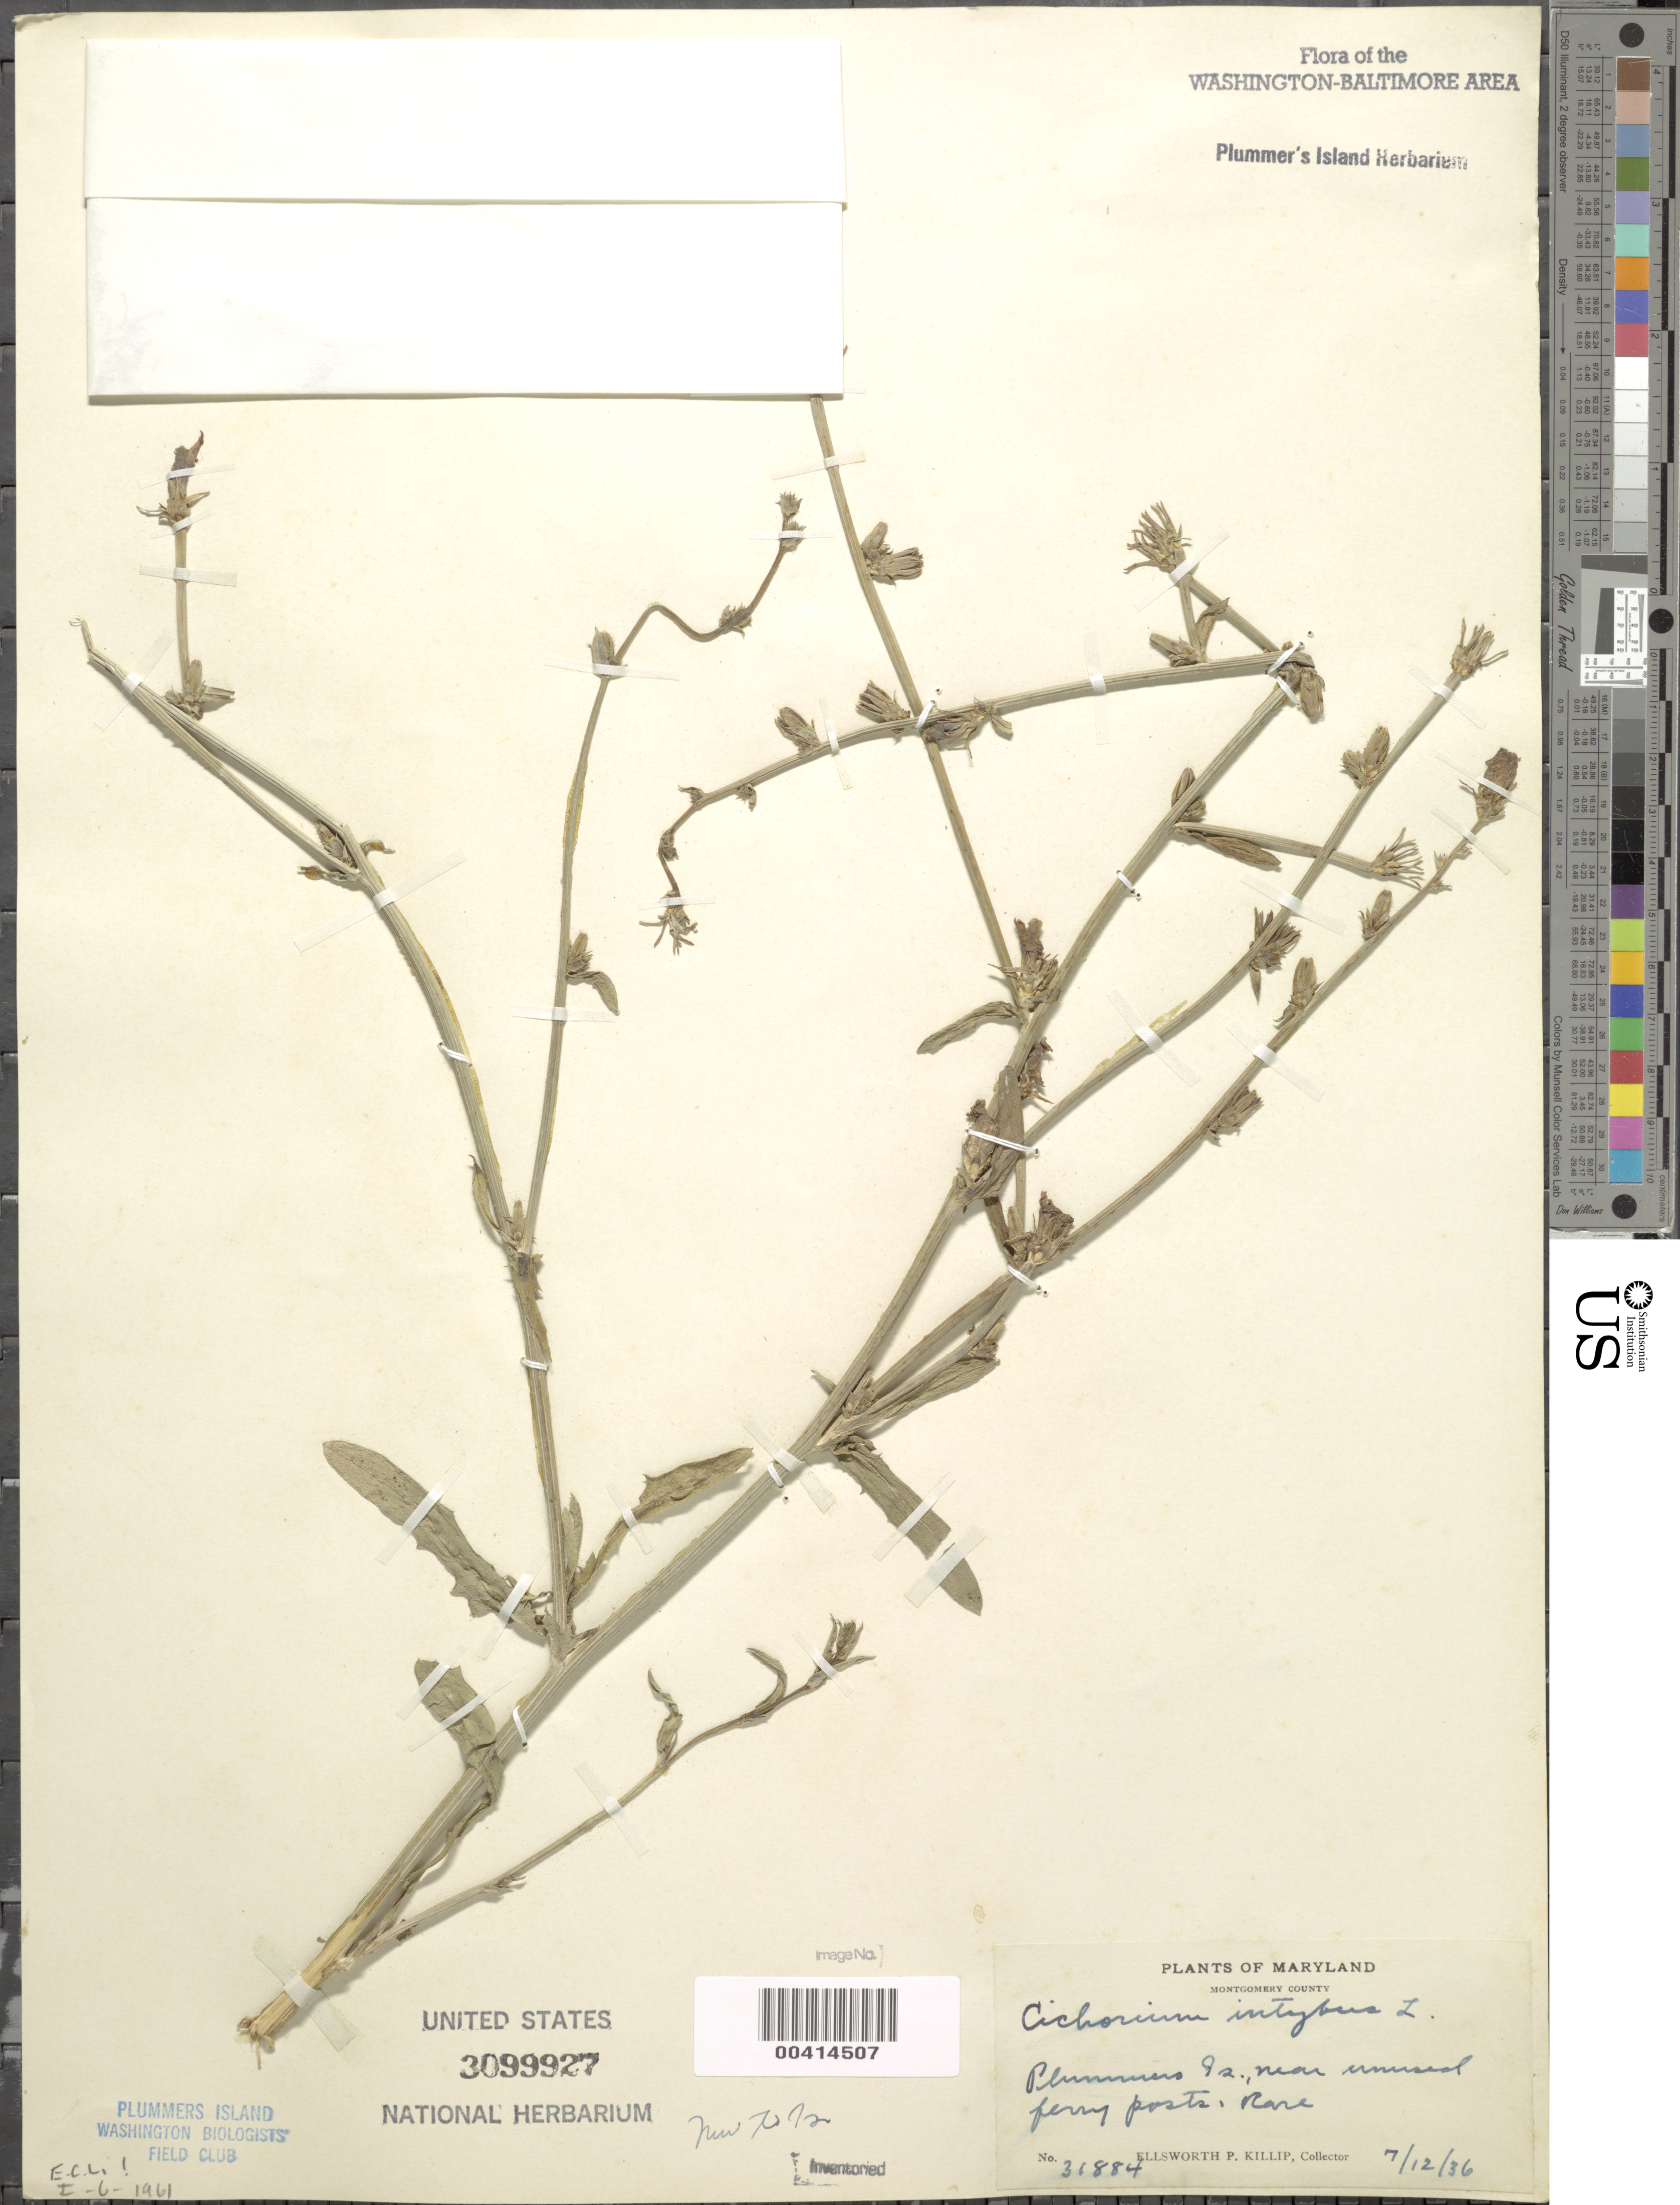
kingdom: Plantae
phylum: Tracheophyta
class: Magnoliopsida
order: Asterales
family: Asteraceae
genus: Cichorium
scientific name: Cichorium intybus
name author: L.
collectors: E. P. Killip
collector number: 31884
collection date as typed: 12 Jul 1936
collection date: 1936-07-12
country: United States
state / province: Maryland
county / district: Montgomery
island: Plummers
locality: Plummer's Island; near unused ferry posts C. & O. Canal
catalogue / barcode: US 3099927